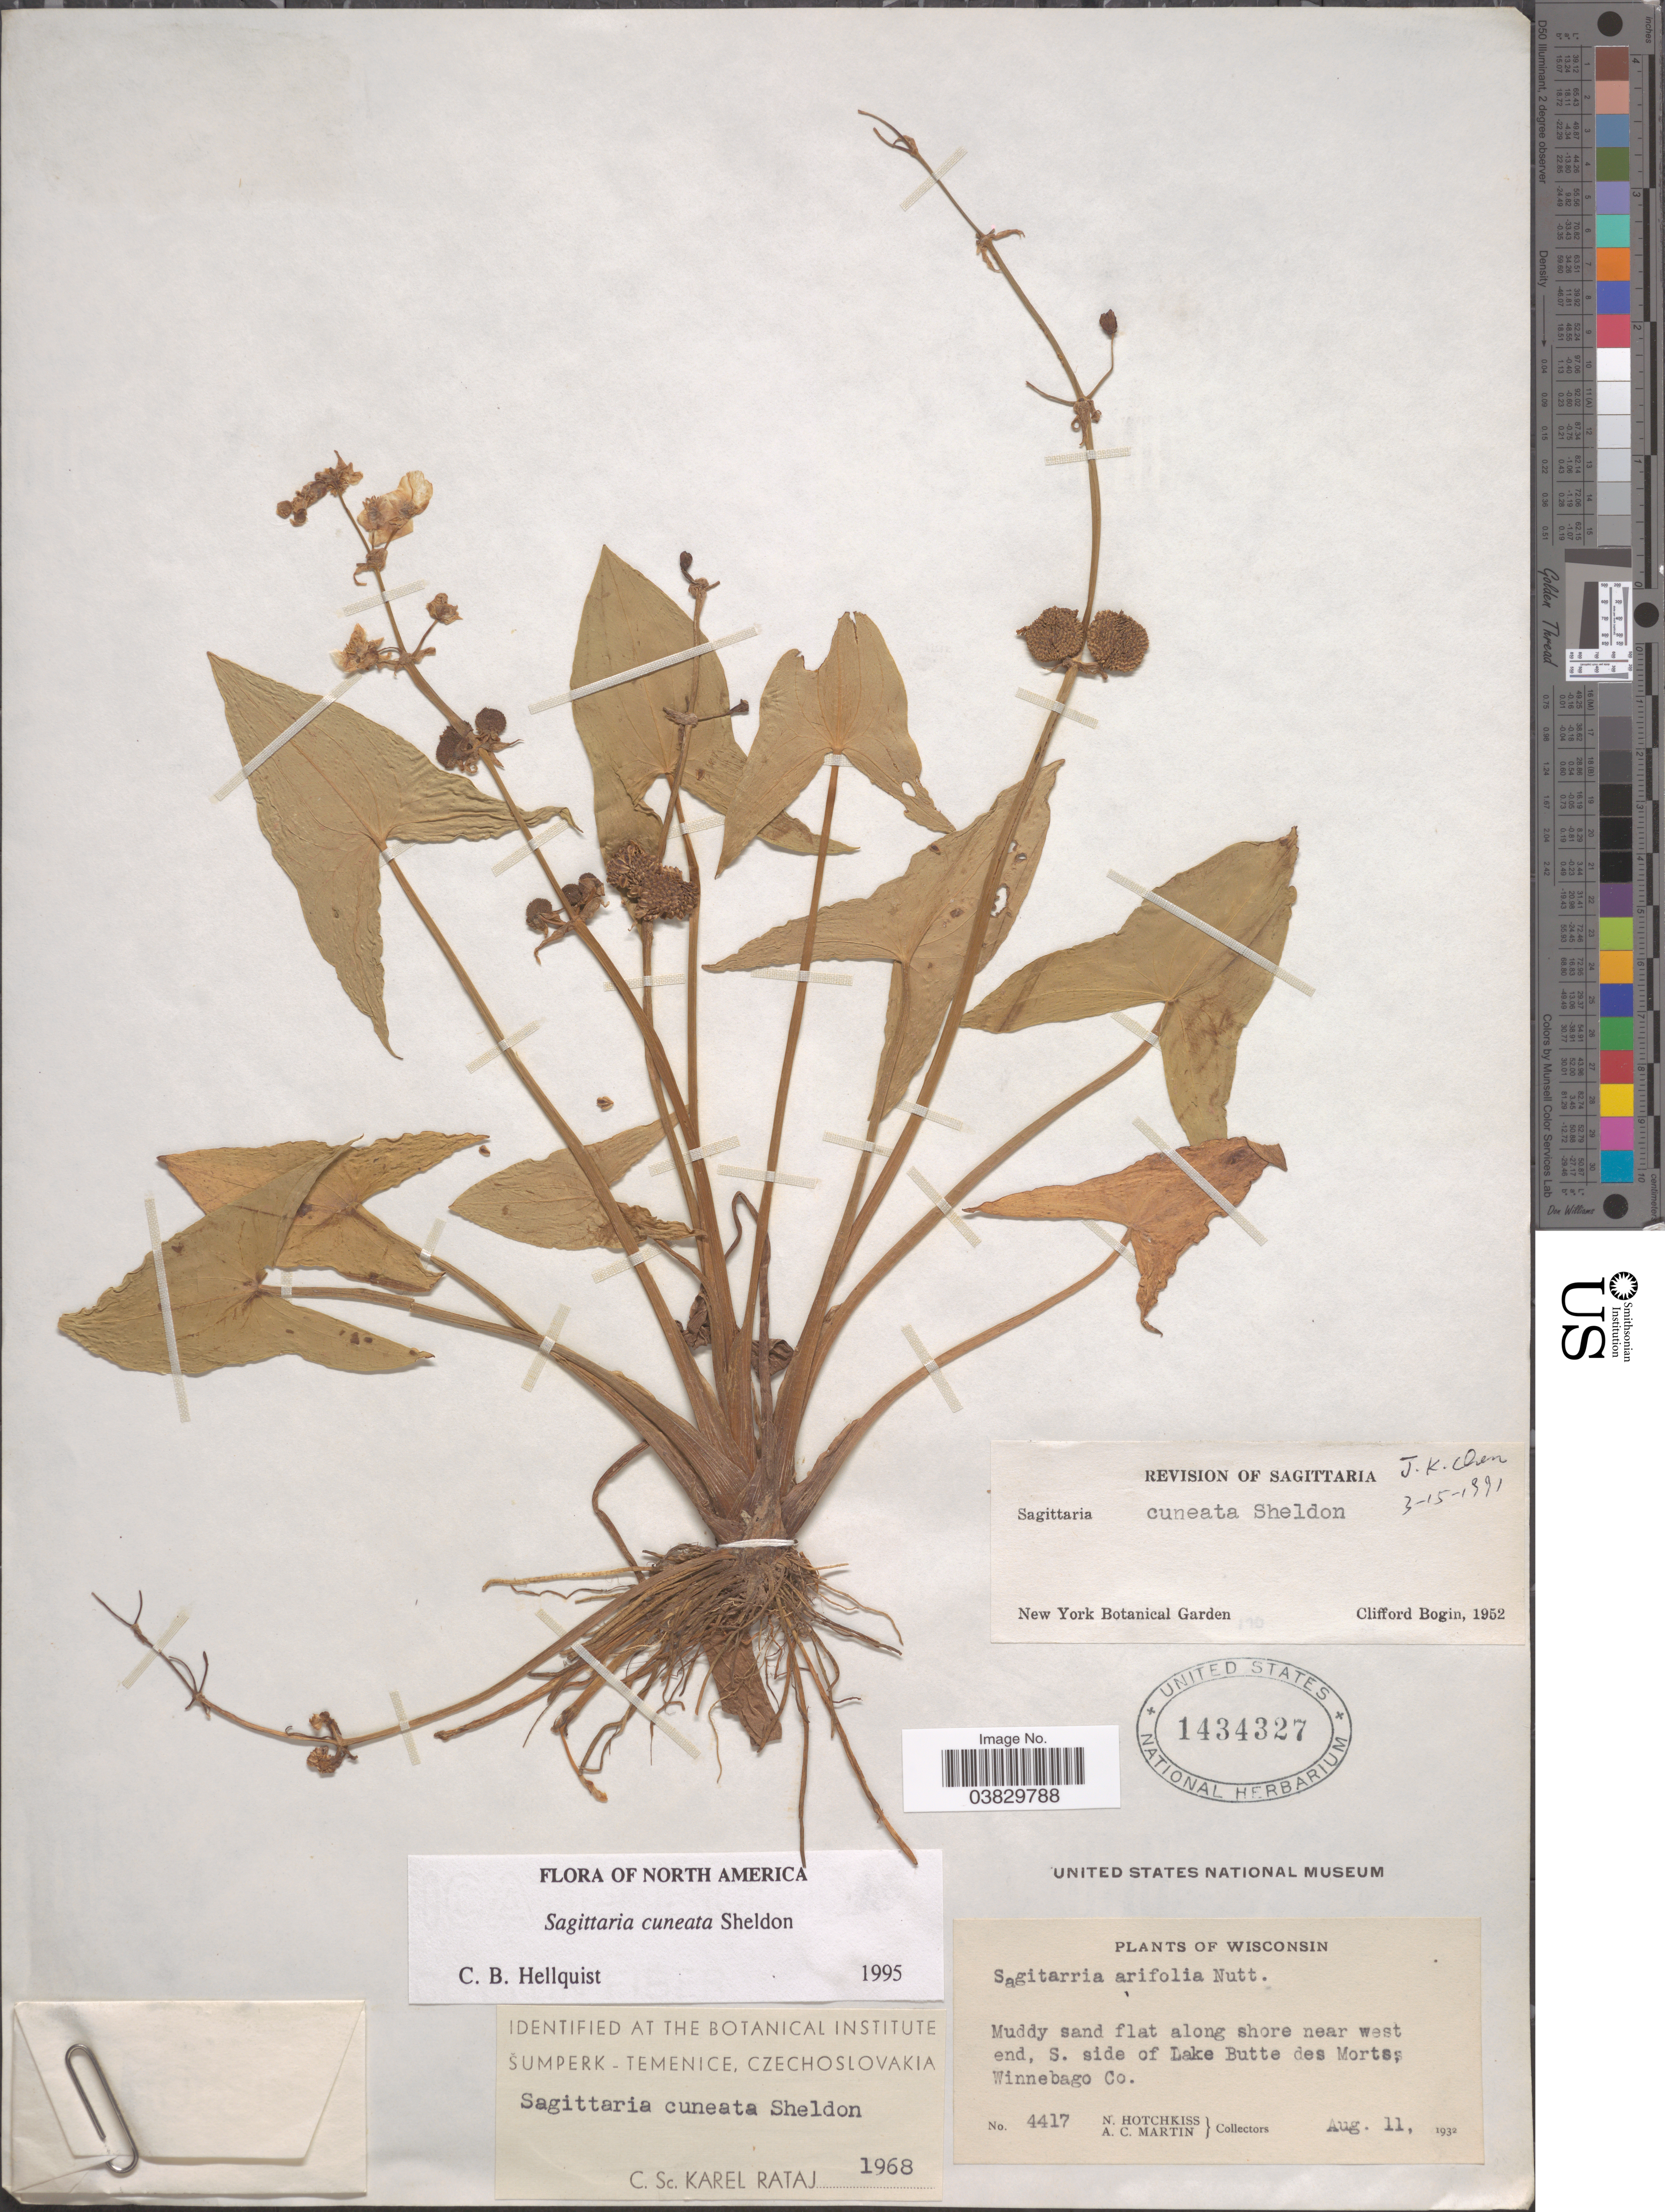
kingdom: Plantae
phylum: Tracheophyta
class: Liliopsida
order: Alismatales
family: Alismataceae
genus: Sagittaria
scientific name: Sagittaria cuneata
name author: E. Sheld.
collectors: N. Hotchkiss & A. C. Martin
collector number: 4417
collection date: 1932-08-11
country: United States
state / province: Wisconsin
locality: Along shore near west end, S. side of Lake Butte des Mors; Winnebago Co.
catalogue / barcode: US 1434327